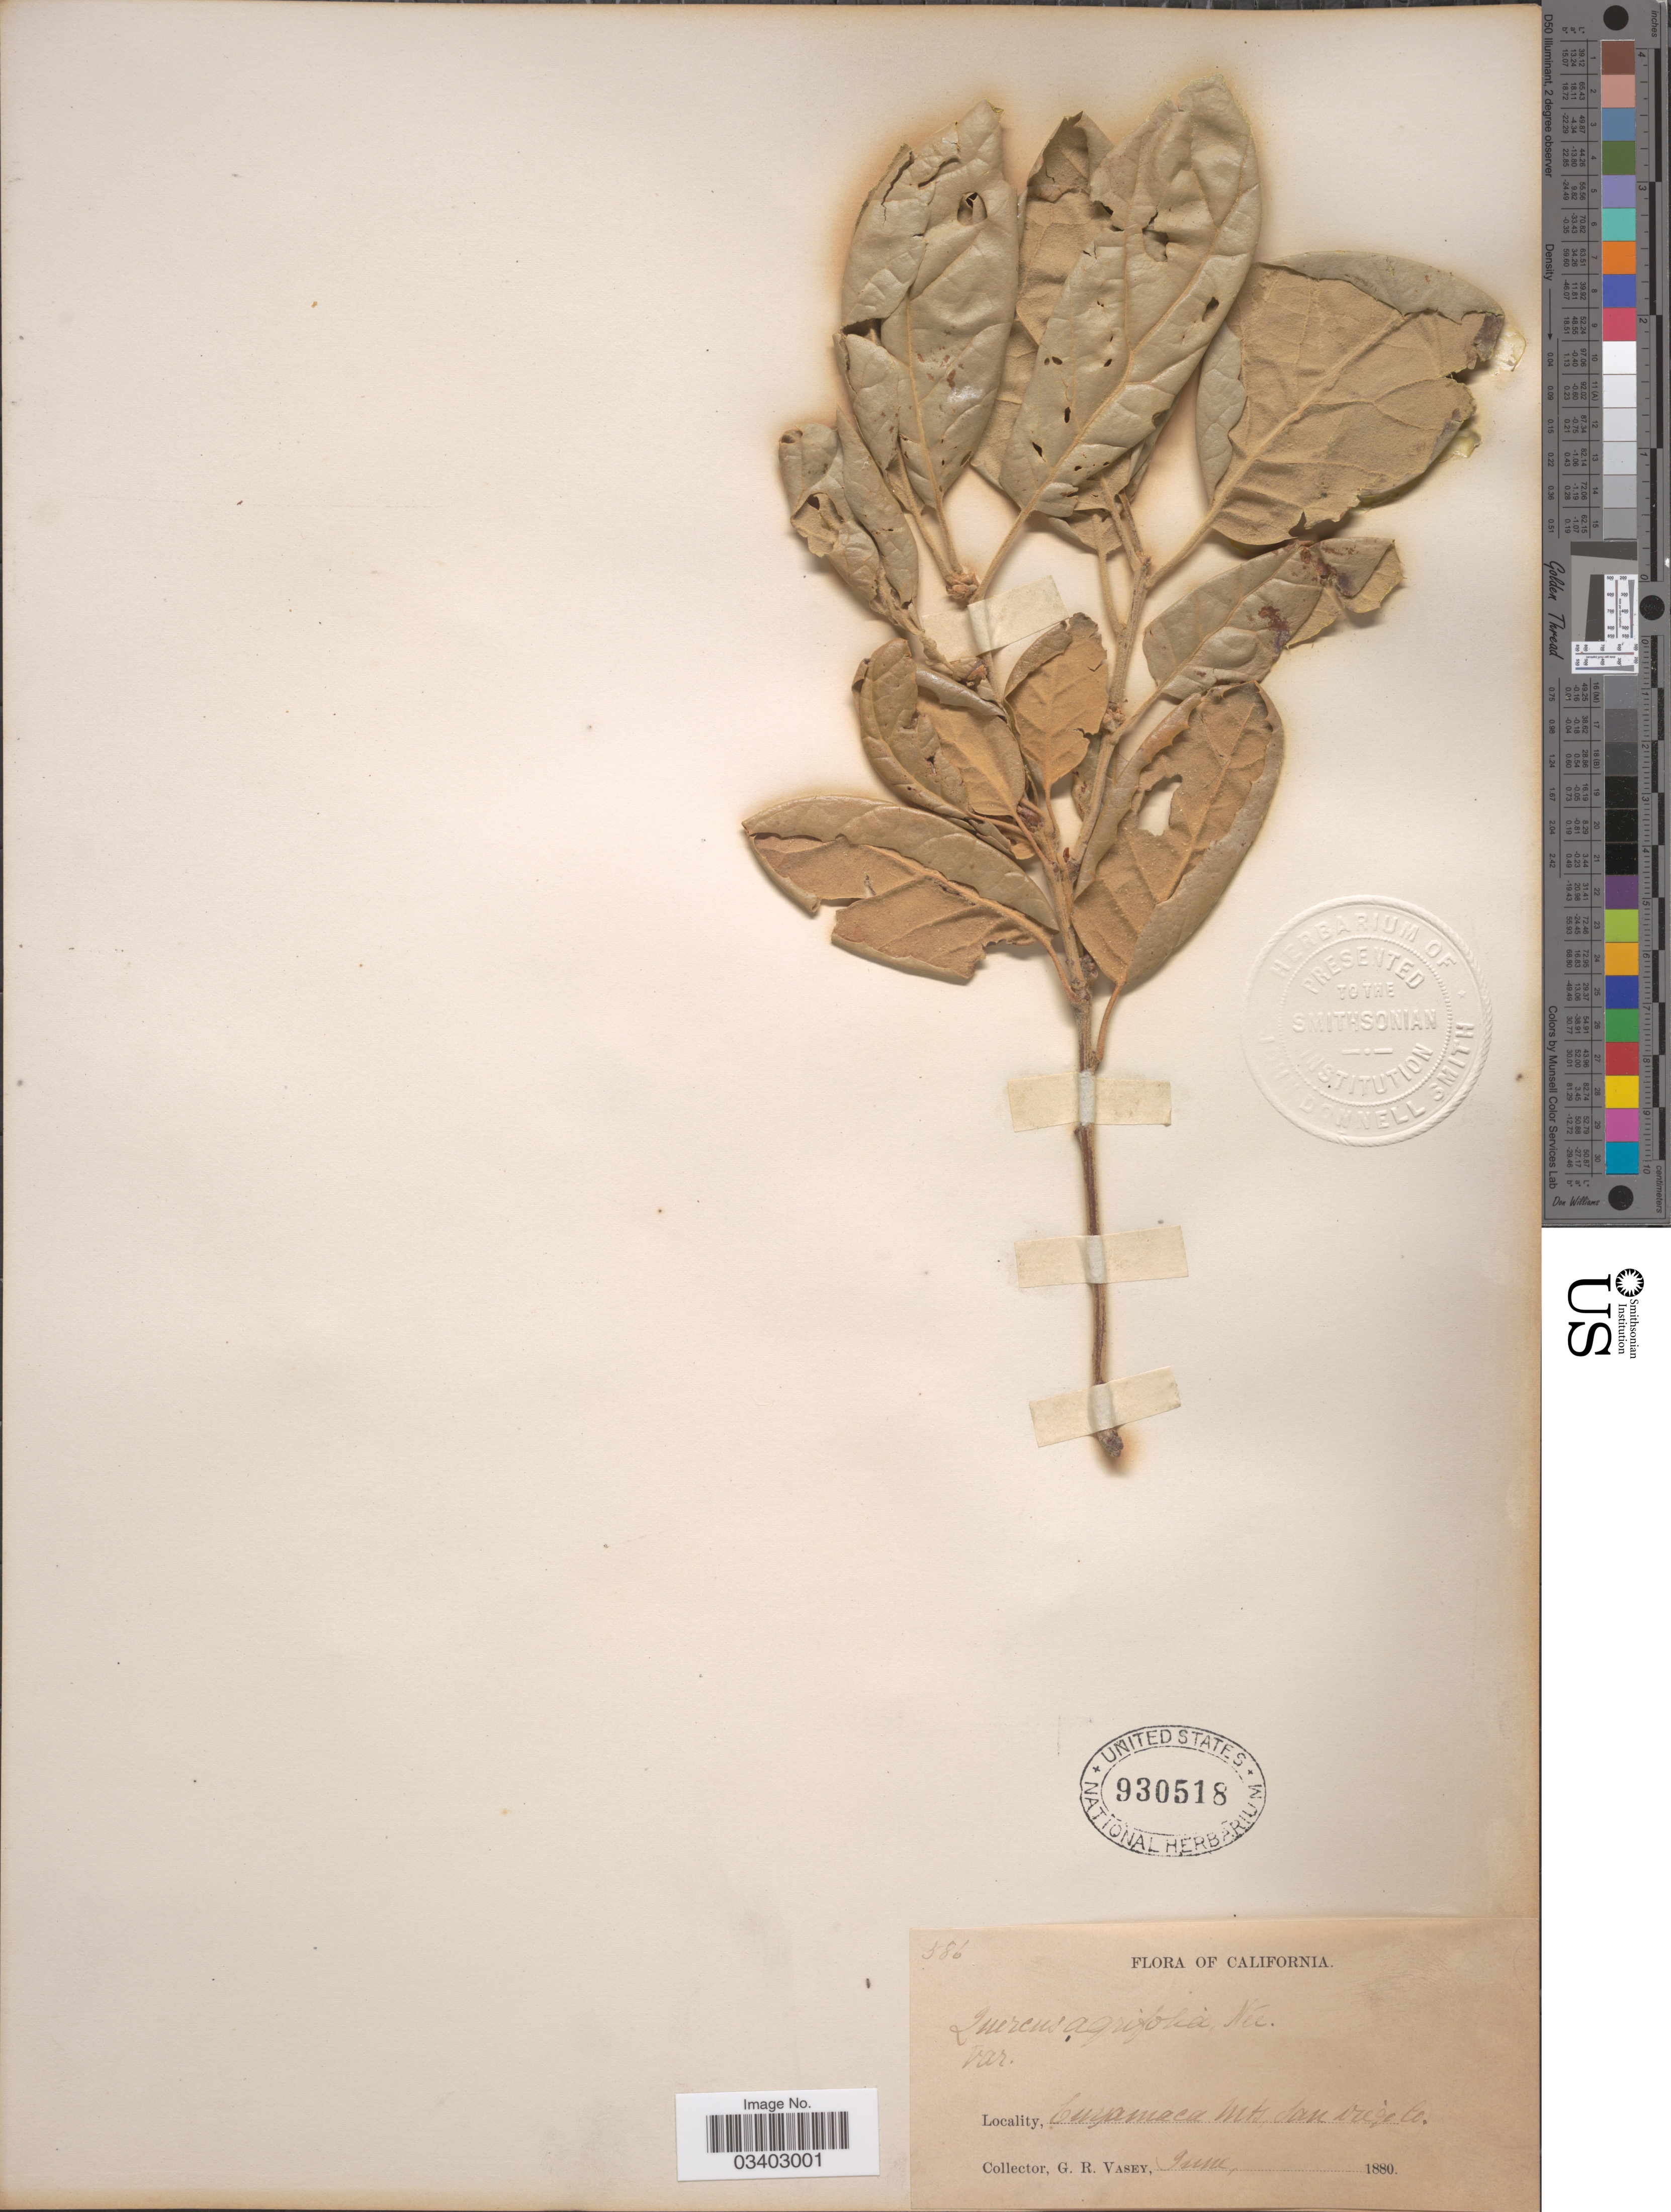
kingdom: Plantae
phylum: Tracheophyta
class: Magnoliopsida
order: Fagales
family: Fagaceae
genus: Quercus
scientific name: Quercus agrifolia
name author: Née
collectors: G. R. Vasey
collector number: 586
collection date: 1880-06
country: United States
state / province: California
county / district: San Diego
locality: Cuyamaca Mts., San Diego Co.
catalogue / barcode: US 930518